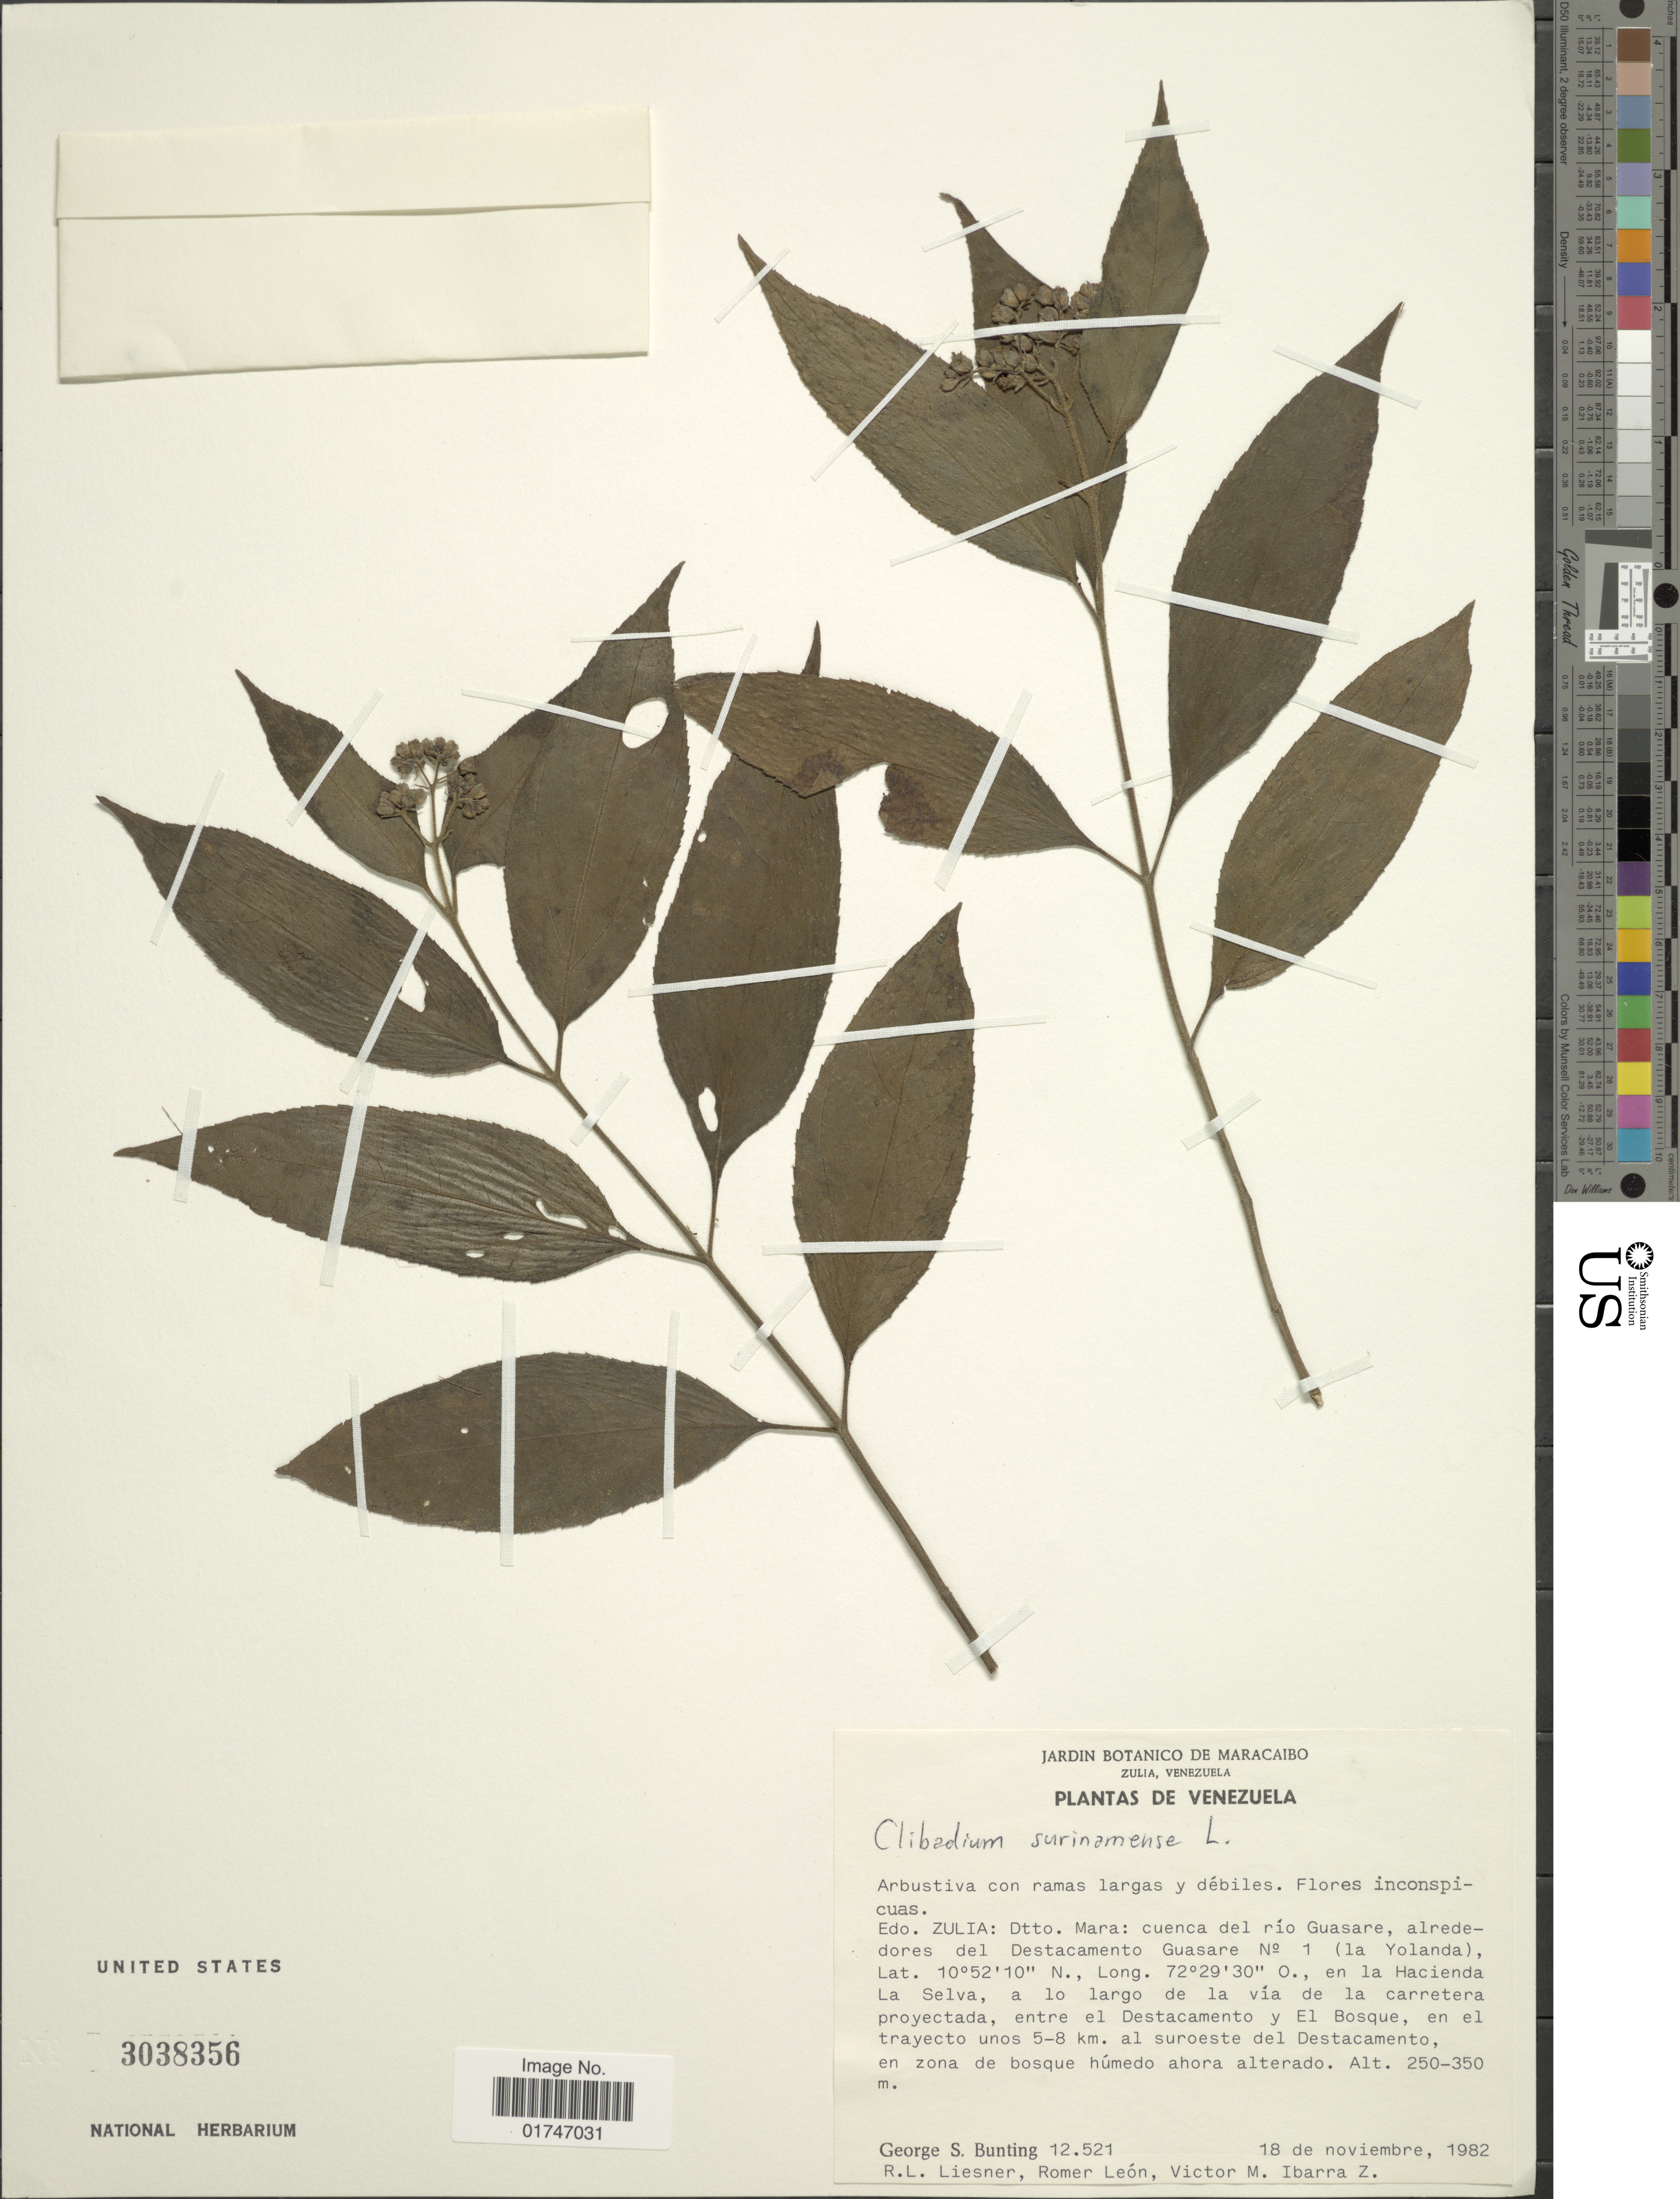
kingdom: Plantae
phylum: Tracheophyta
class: Magnoliopsida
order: Asterales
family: Asteraceae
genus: Clibadium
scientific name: Clibadium surinamense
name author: L.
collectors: G. S. Bunting, R. L. Liesner, R. A. León & V. Ibarra Z.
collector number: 12521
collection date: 1982-11-18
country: Venezuela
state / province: Zulia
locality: Edo. Zulia: Dtto. Mara: cuenca del río Guasare, alrededores del Destacamento Guasare No. 1 (la Yolanda), en la Hacienda La Selva, a lo largo de la vía de la carretera proyectada, entre el Destacamento y El Bosque, en el trayecto unos 5-8 km. al suroeste del Destacamento, en zona de bosque húmedo ahora alterado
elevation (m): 250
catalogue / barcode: US 3038356